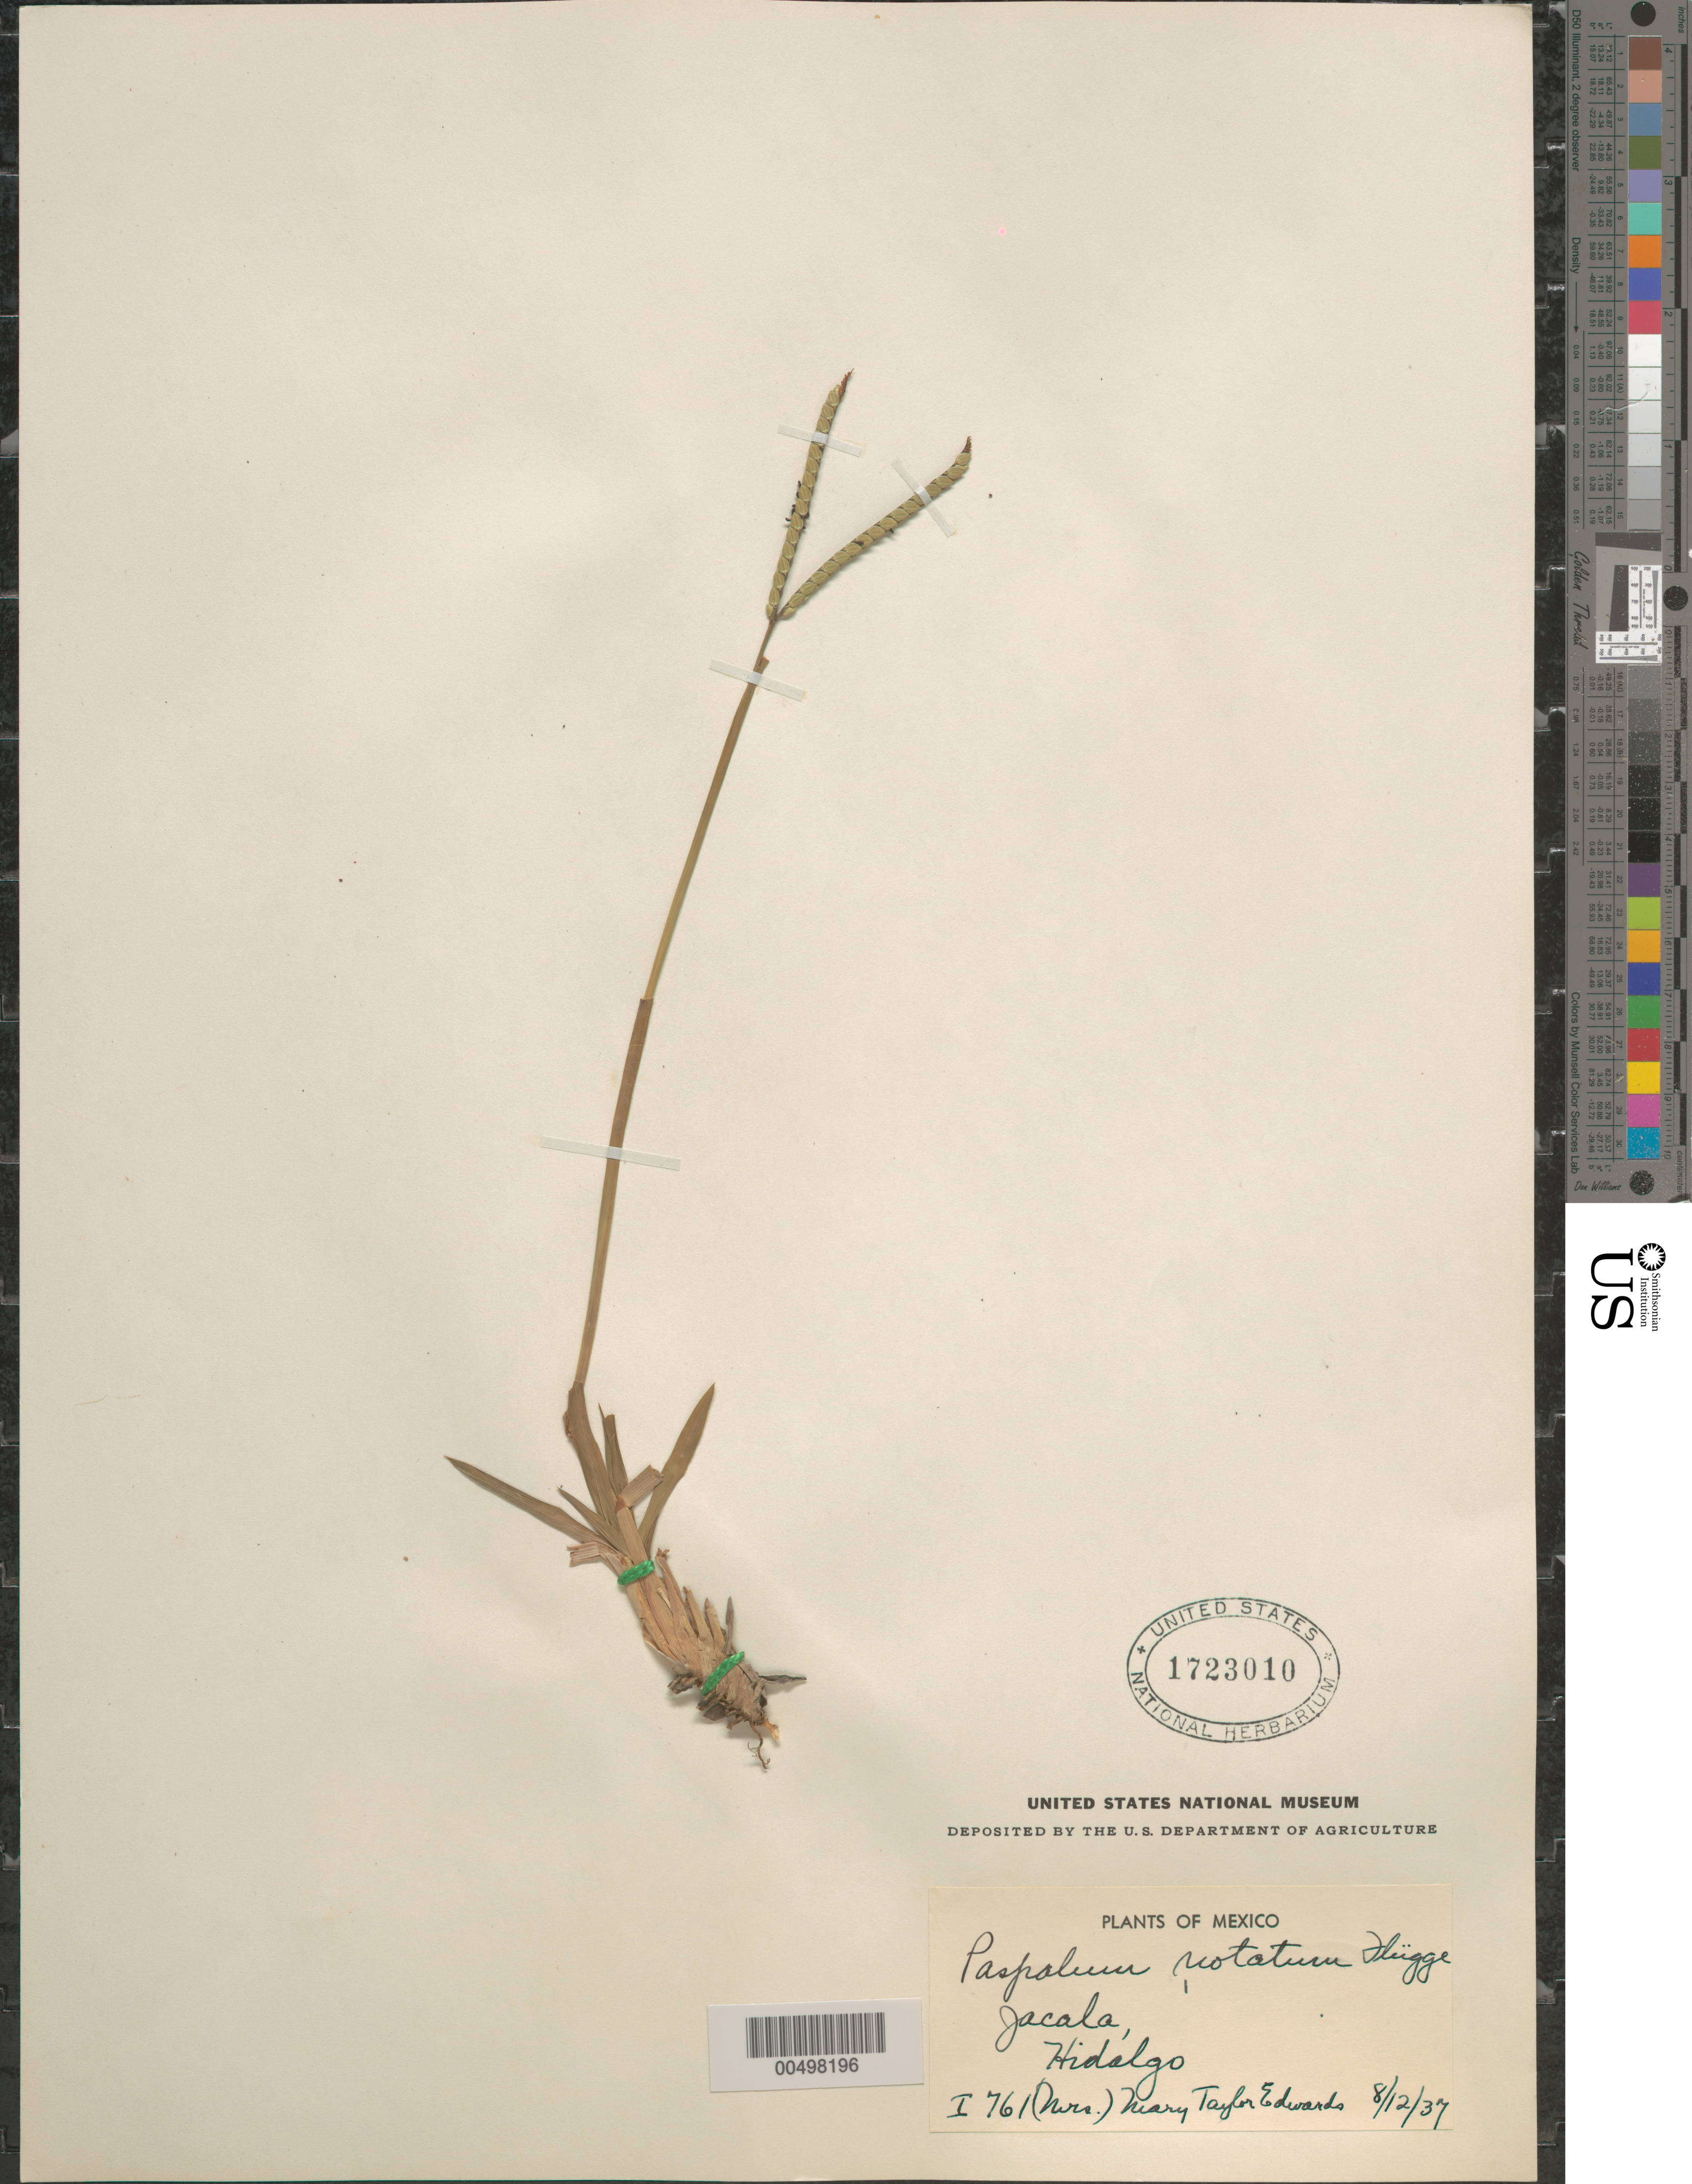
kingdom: Plantae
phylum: Tracheophyta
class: Liliopsida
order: Poales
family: Poaceae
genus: Paspalum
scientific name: Paspalum notatum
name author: Flüggé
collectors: M. Edwards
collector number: I761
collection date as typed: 12 Aug 1937 to 8 Dec 1937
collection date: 1937-08-12/1937-12-08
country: Mexico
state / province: Hidalgo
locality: Jacala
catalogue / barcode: US 1723010